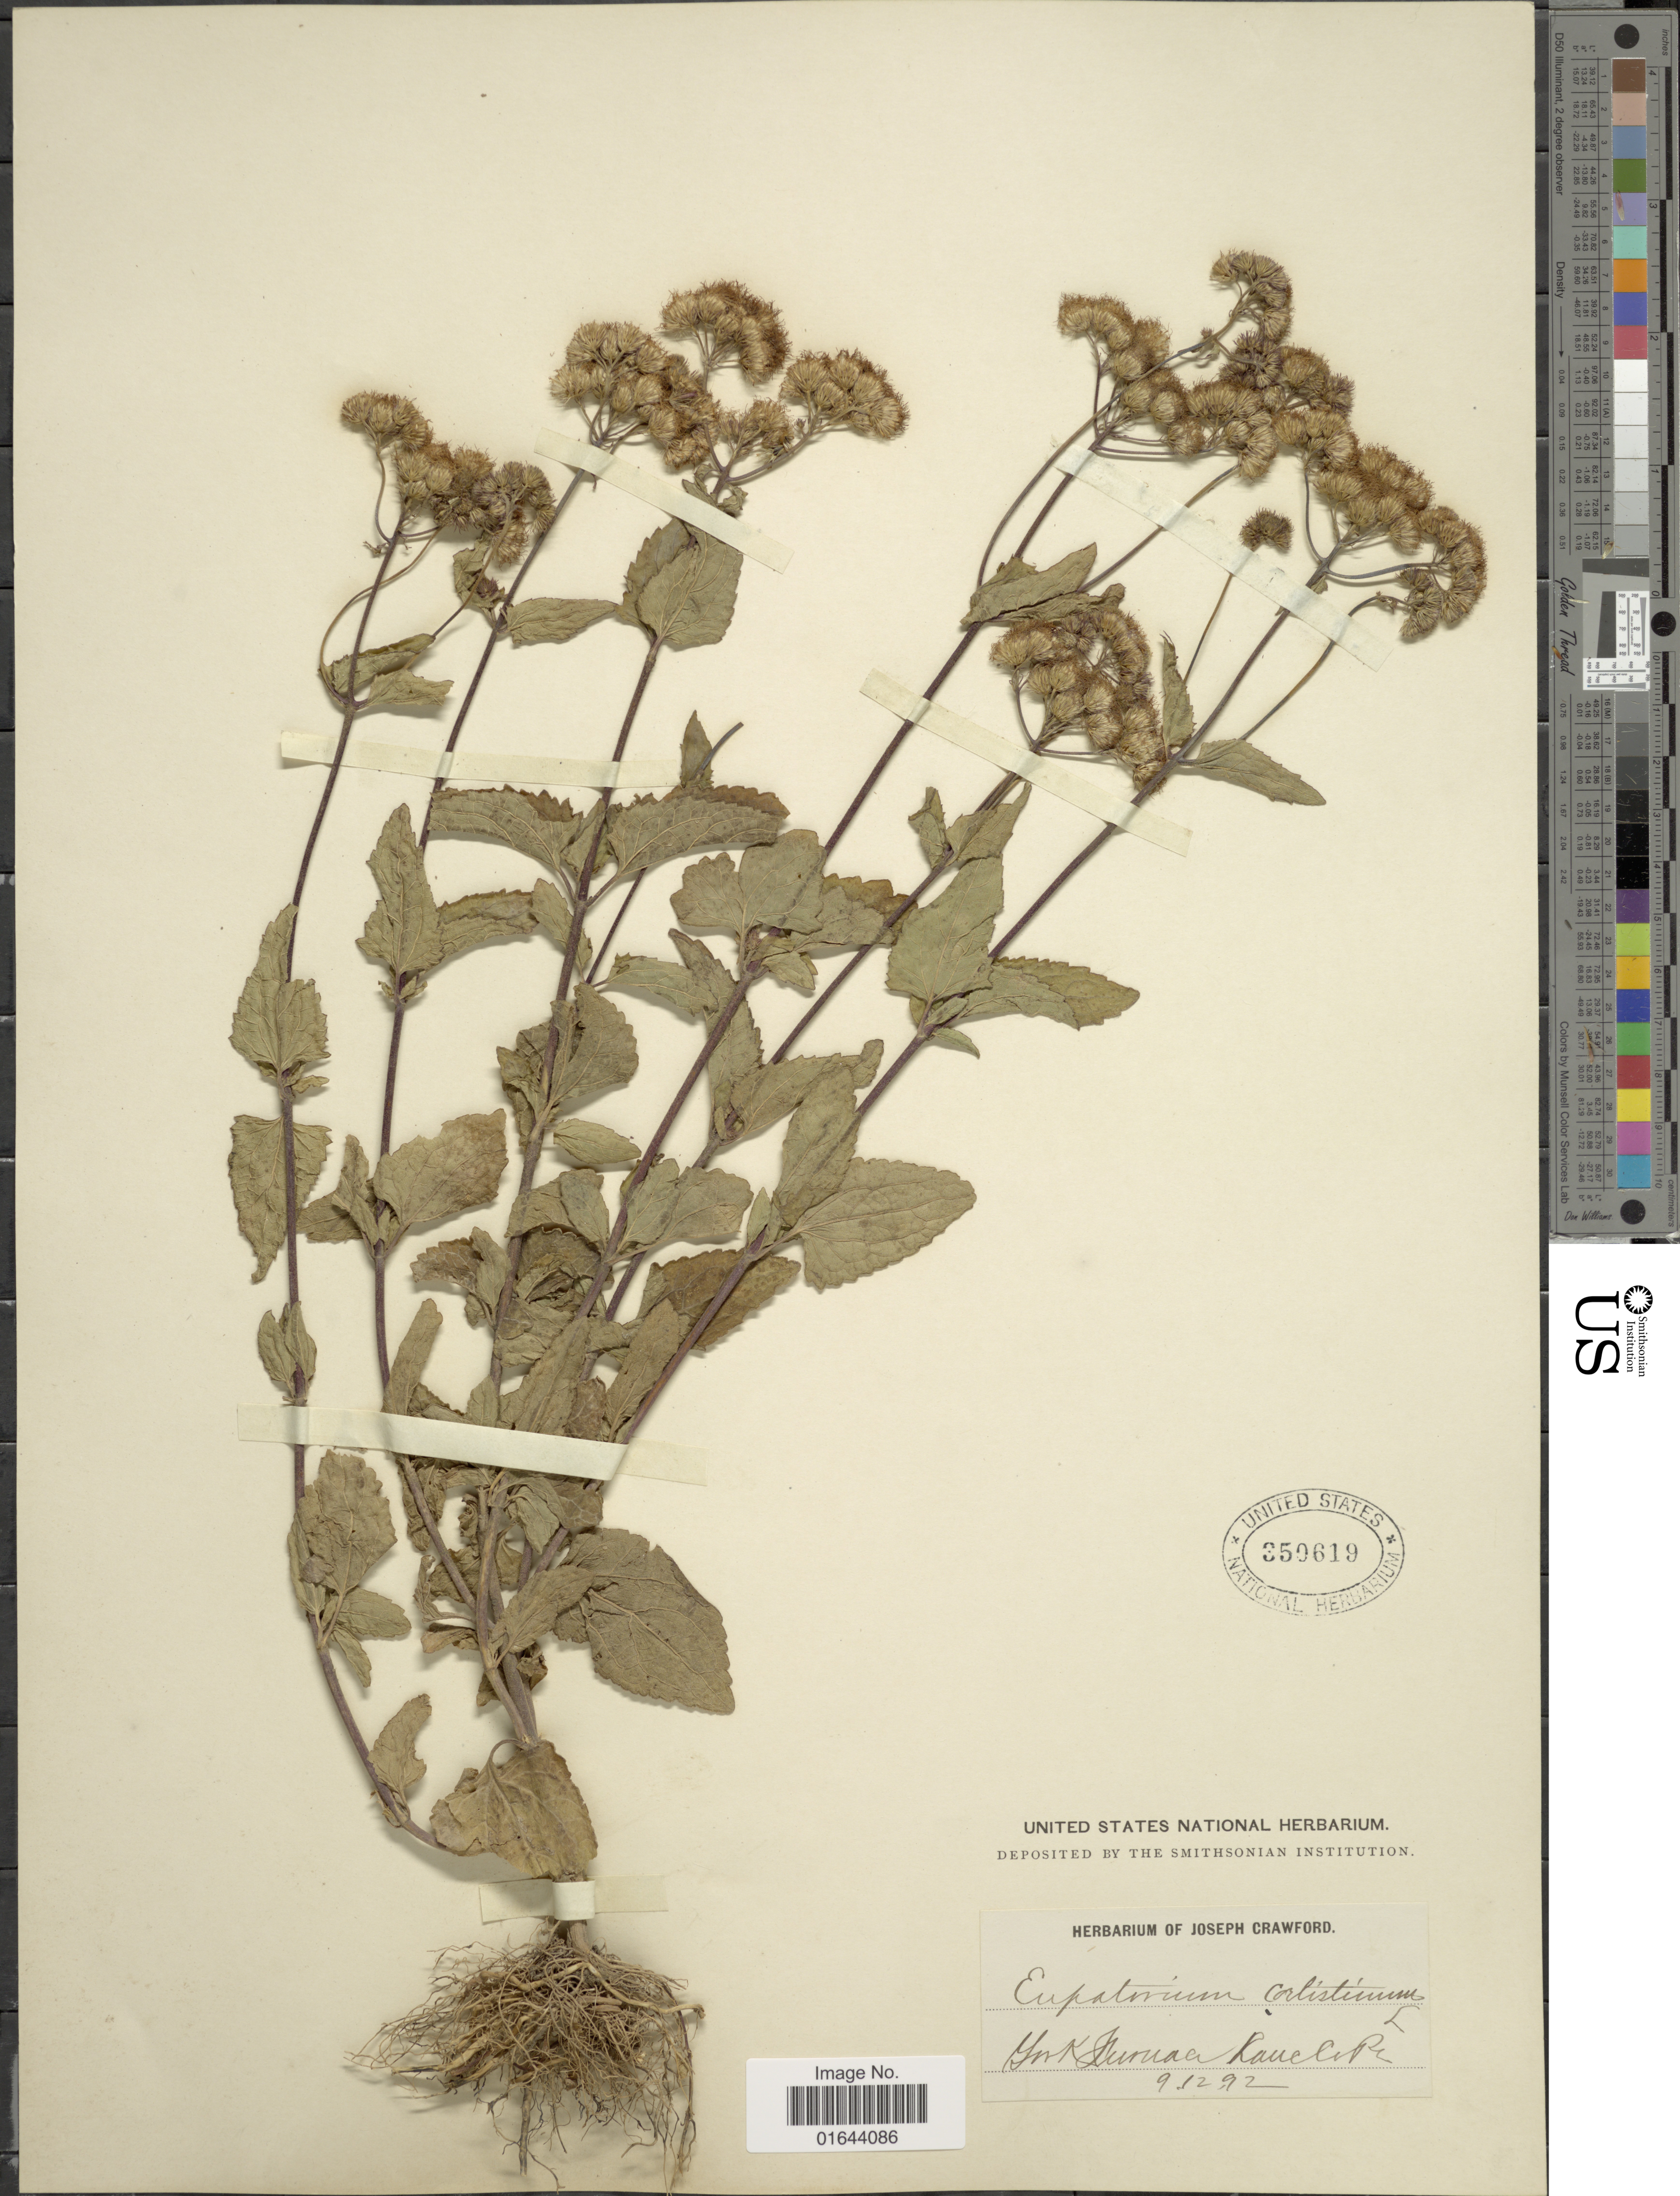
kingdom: Plantae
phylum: Tracheophyta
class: Magnoliopsida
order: Asterales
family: Asteraceae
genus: Conoclinium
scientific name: Conoclinium coelestinum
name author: (L.) DC.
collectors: ex herb. Joseph Crawford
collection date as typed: Transcribed d/m/y: 9/12/92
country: United States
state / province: Pennsylvania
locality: York Furnace Lanc Co Pa.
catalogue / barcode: US 350619